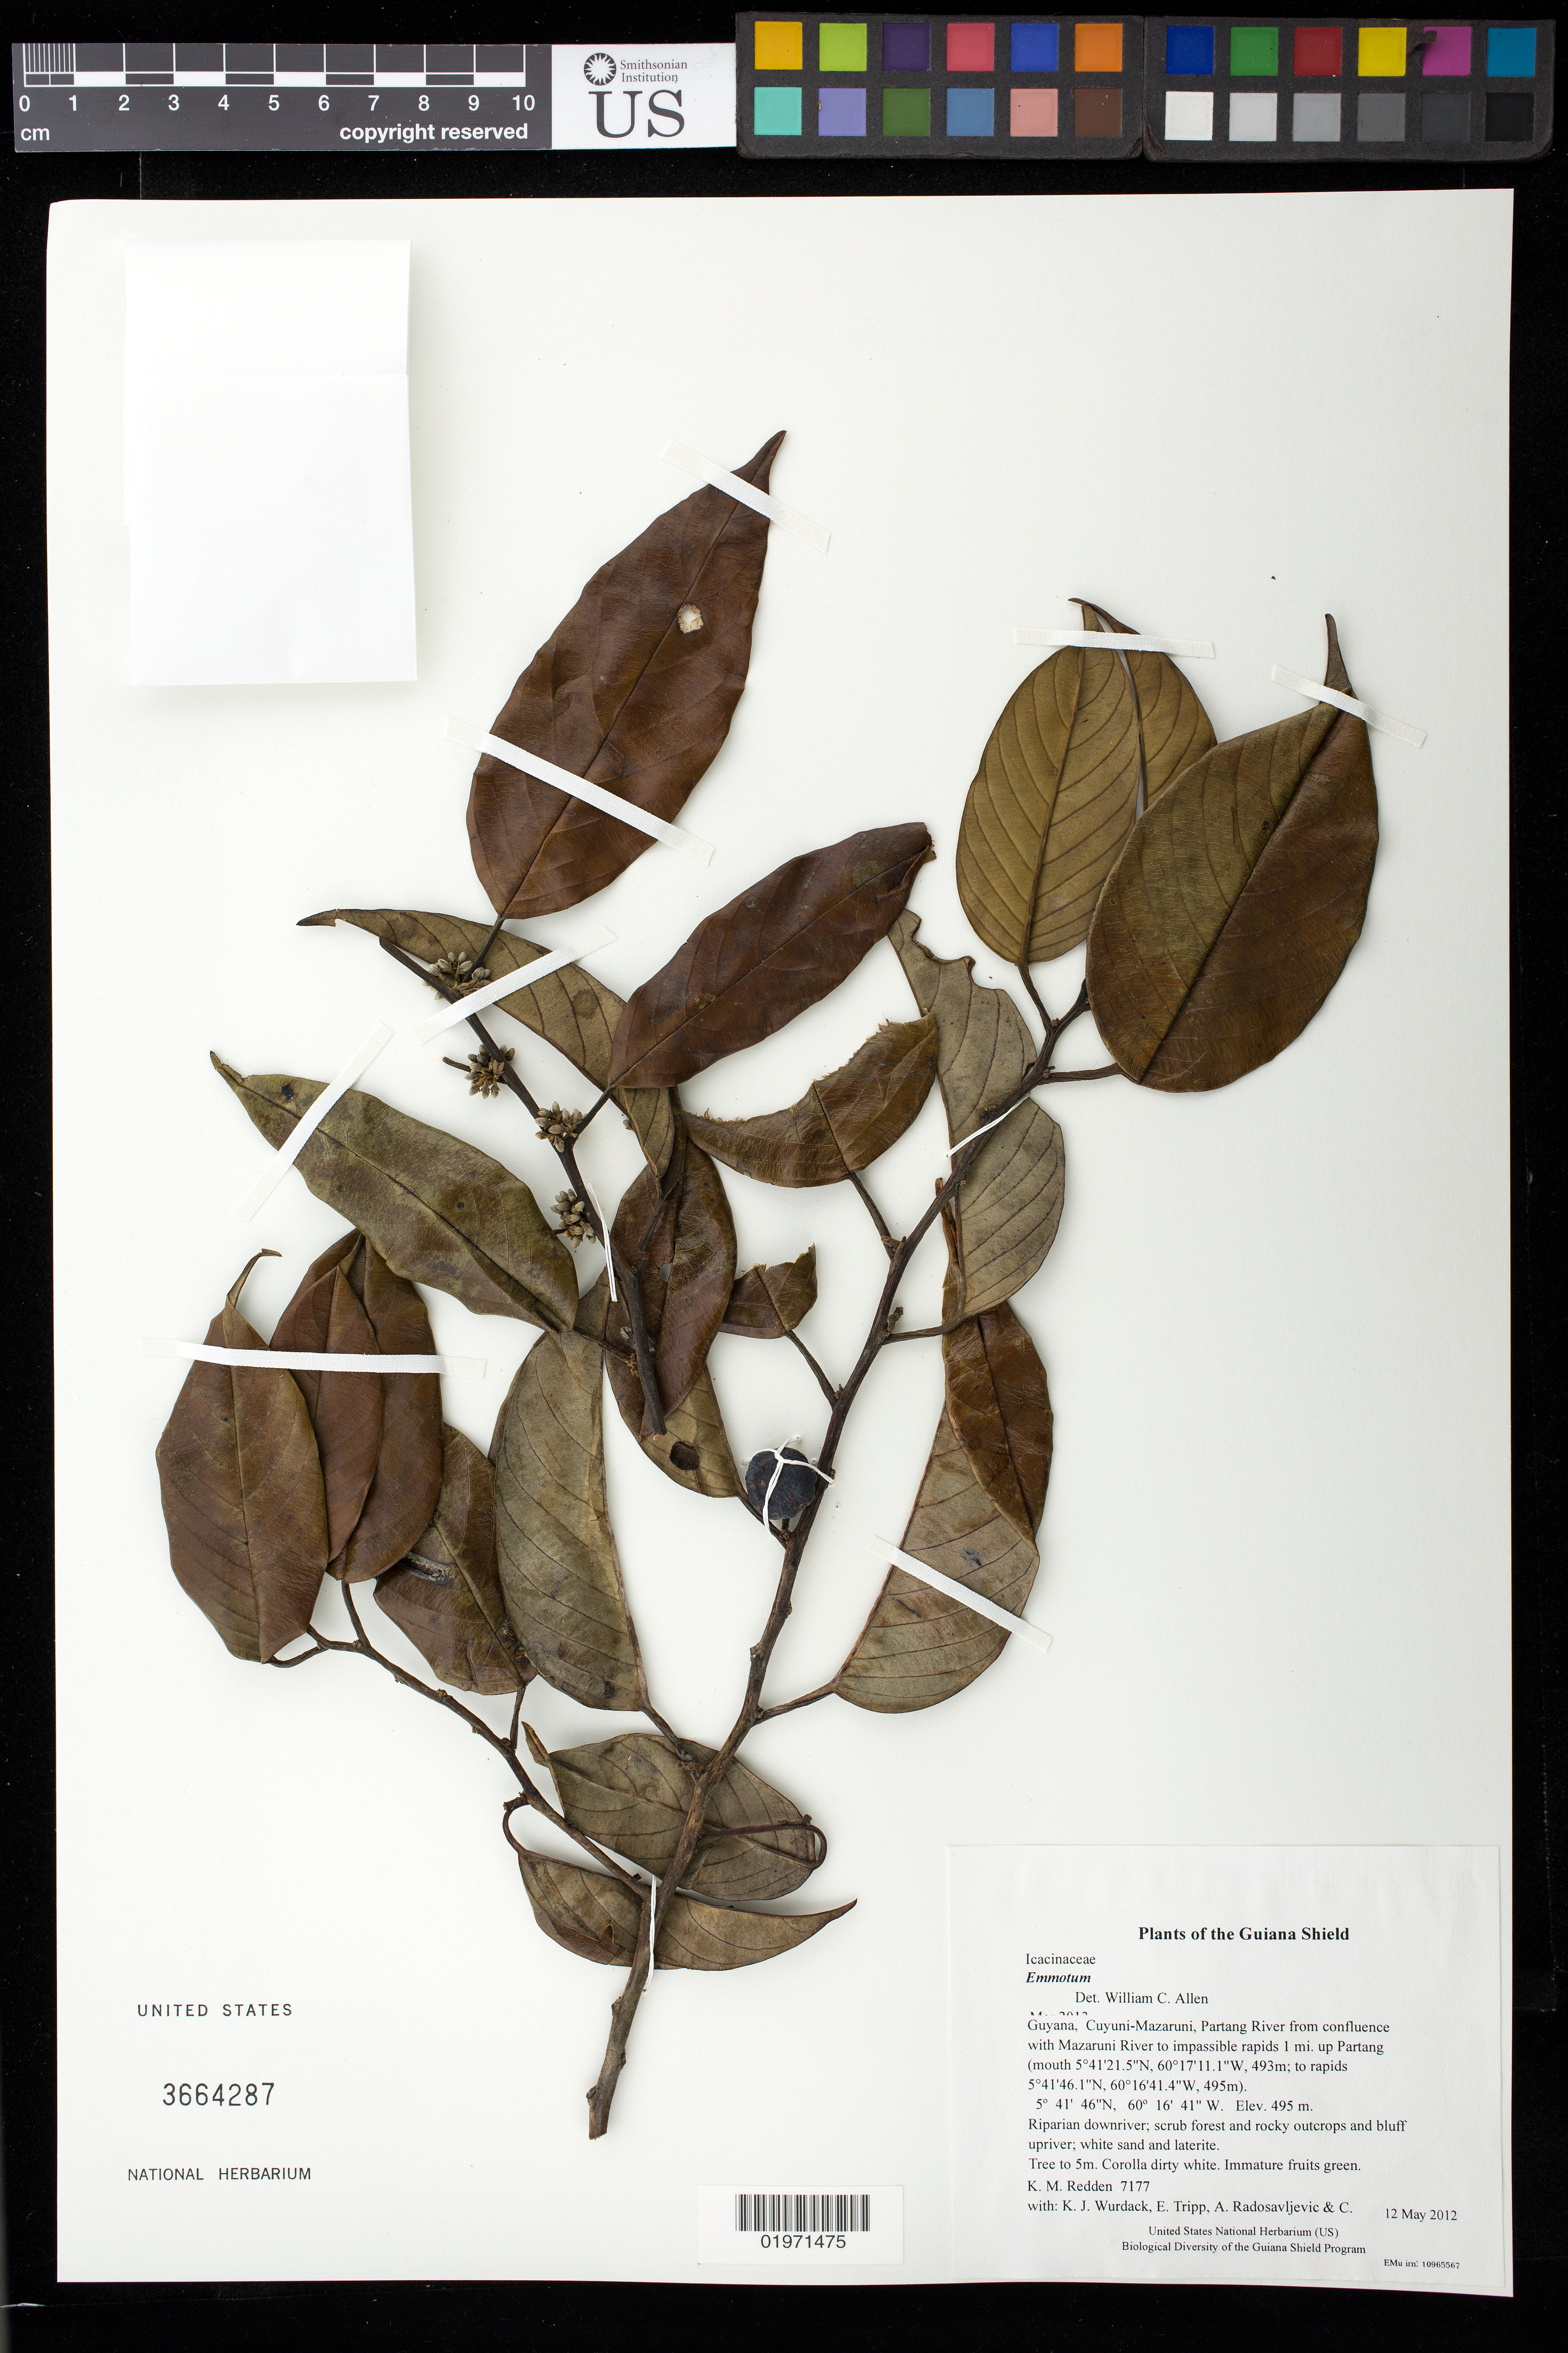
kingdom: Plantae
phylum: Tracheophyta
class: Magnoliopsida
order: Metteniusales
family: Metteniusaceae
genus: Emmotum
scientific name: Emmotum sp.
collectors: K. M. Redden, K. Wurdack, E. Tripp, A. Radosavljevic & C. Jacobis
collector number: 7177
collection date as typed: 12 May 2012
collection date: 2012-05-12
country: Guyana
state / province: Cuyuni-Mazaruni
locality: Partang River from confluence with Mazaruni River to impassible rapids 1 mi. up Partang (mouth 5°41'21.5"N, 60°17'11.1"W, 493m; to rapids 5°41'46.1"N, 60°16'41.4"W, 495m)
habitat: Riparian downriver; scrub forest and rocky outcrops and bluff upriver; white sand and laterite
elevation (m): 495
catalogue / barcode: US 3664287